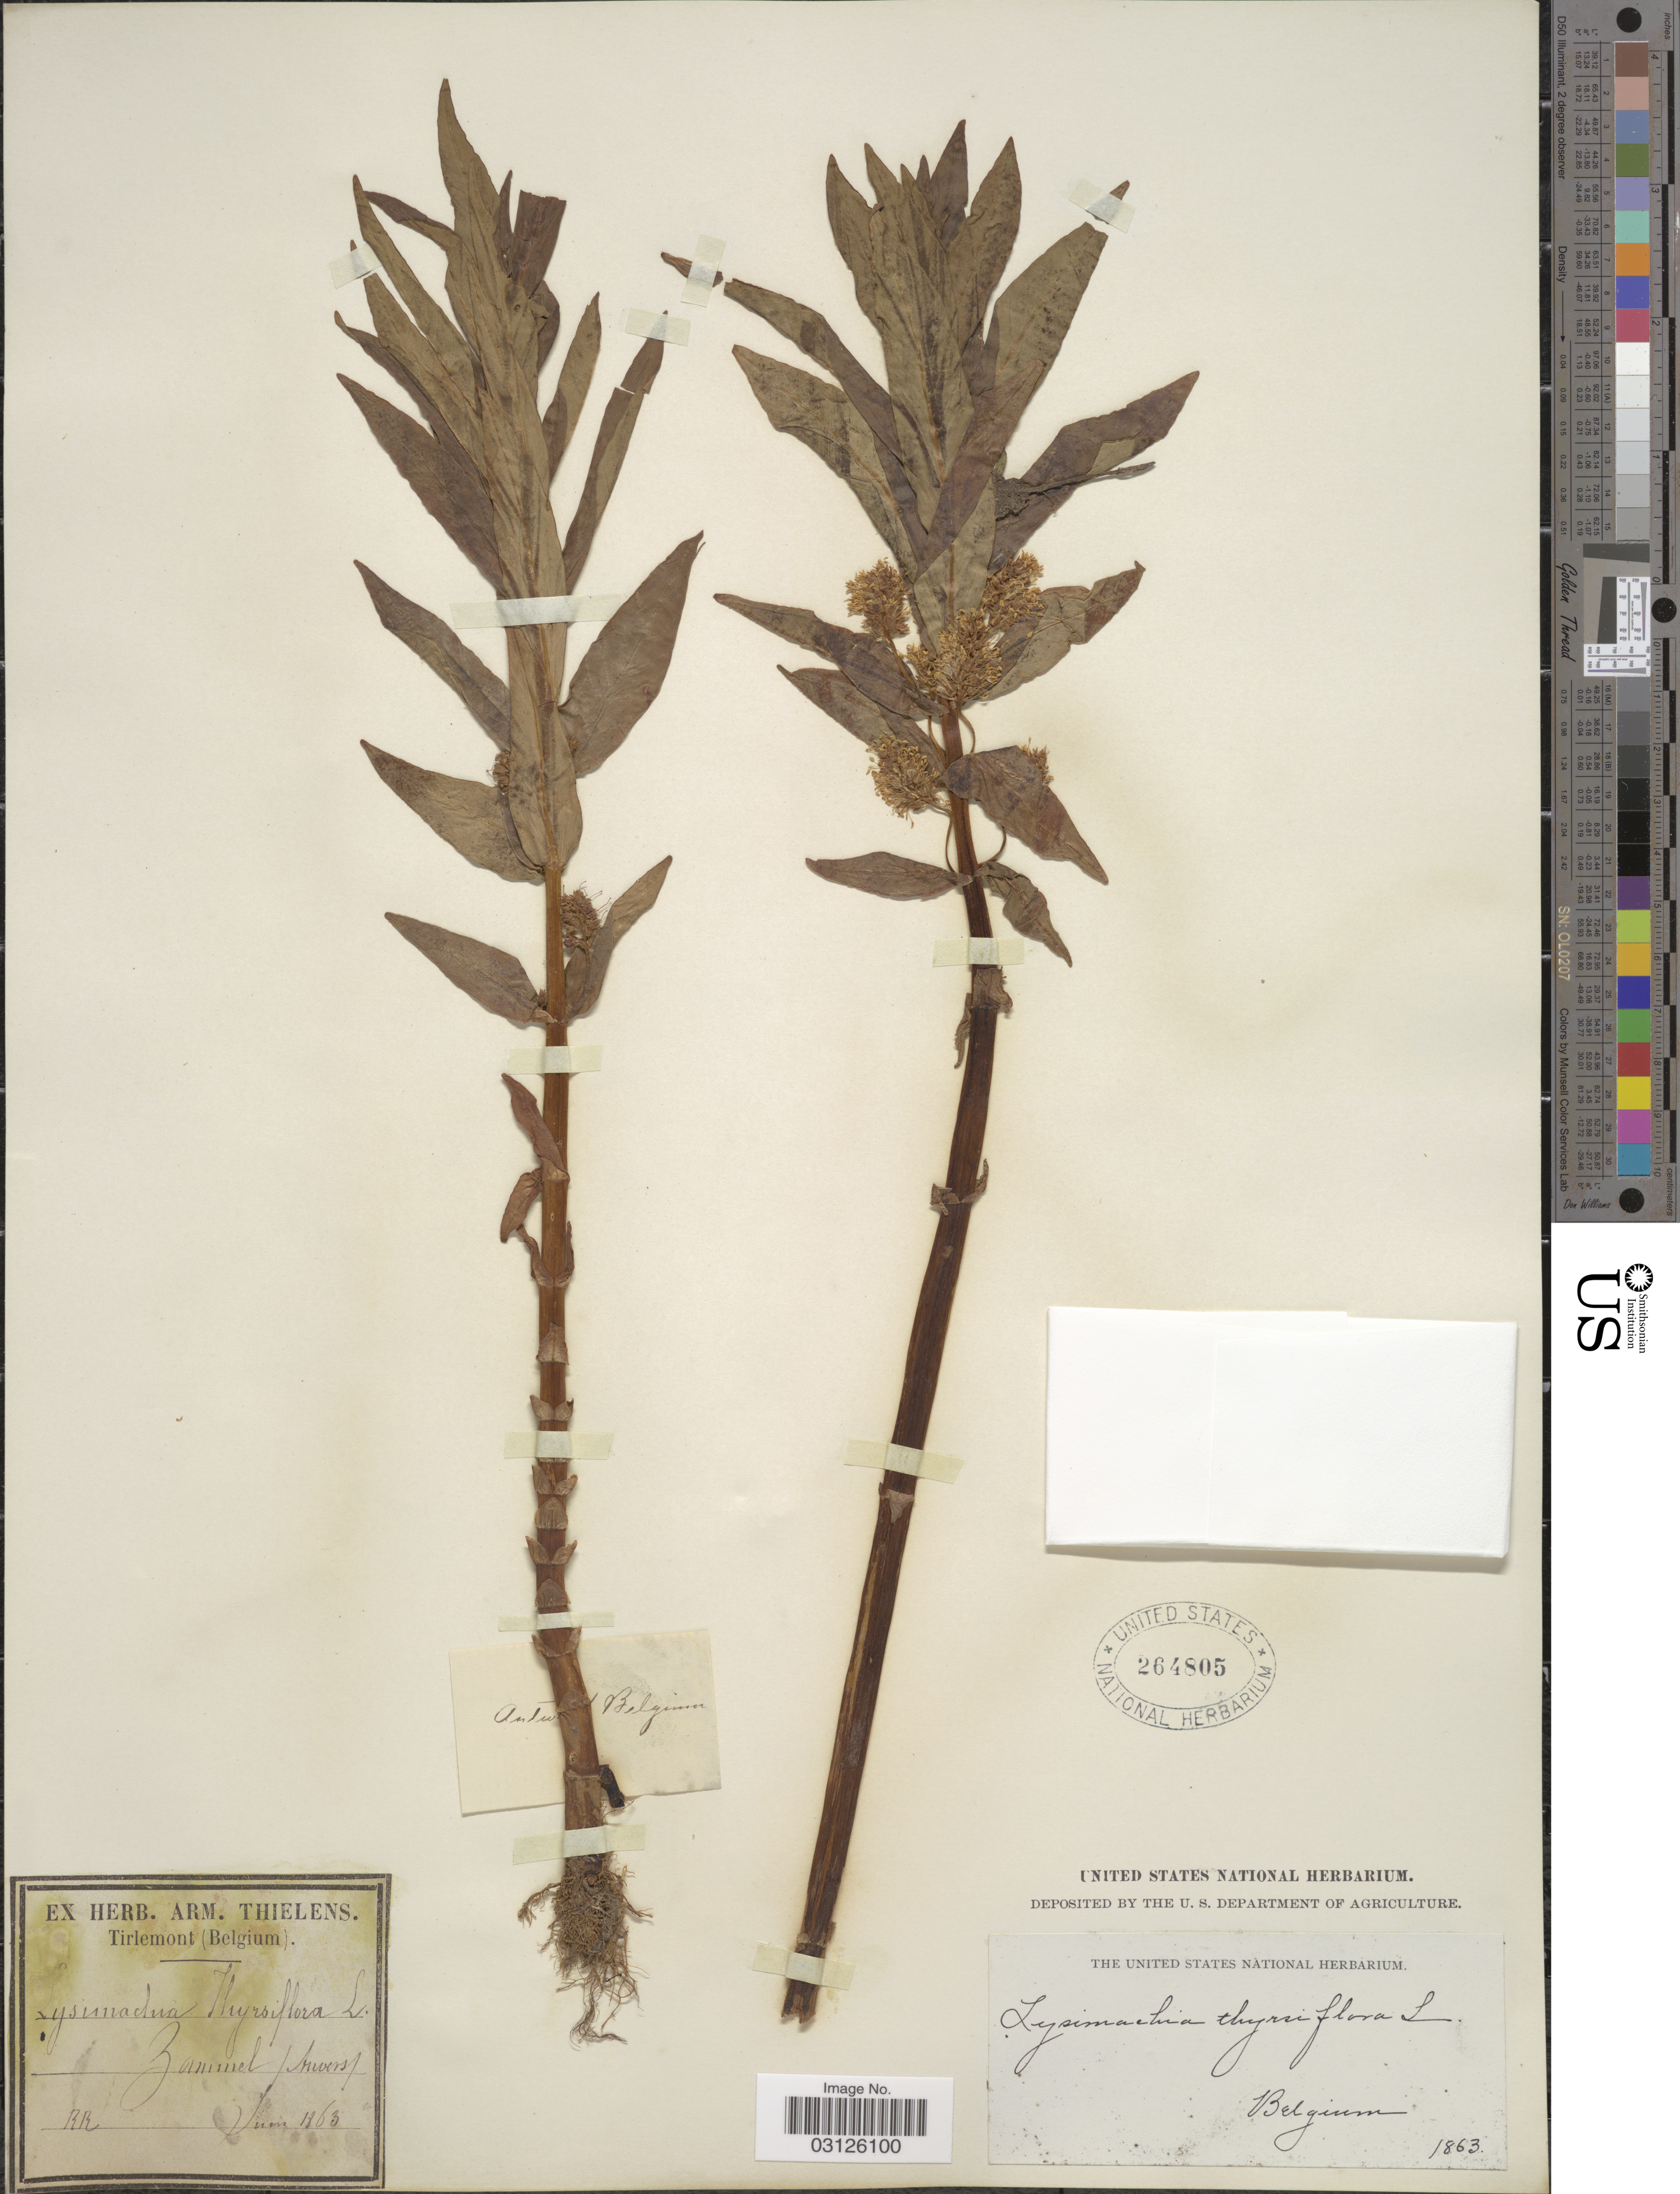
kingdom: Plantae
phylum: Tracheophyta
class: Magnoliopsida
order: Ericales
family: Primulaceae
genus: Lysimachia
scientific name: Lysimachia thyrsiflora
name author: L.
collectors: ex herb. Armand Thielens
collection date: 1863-06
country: Belgium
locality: Zommel (Anvers).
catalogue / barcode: US 264805